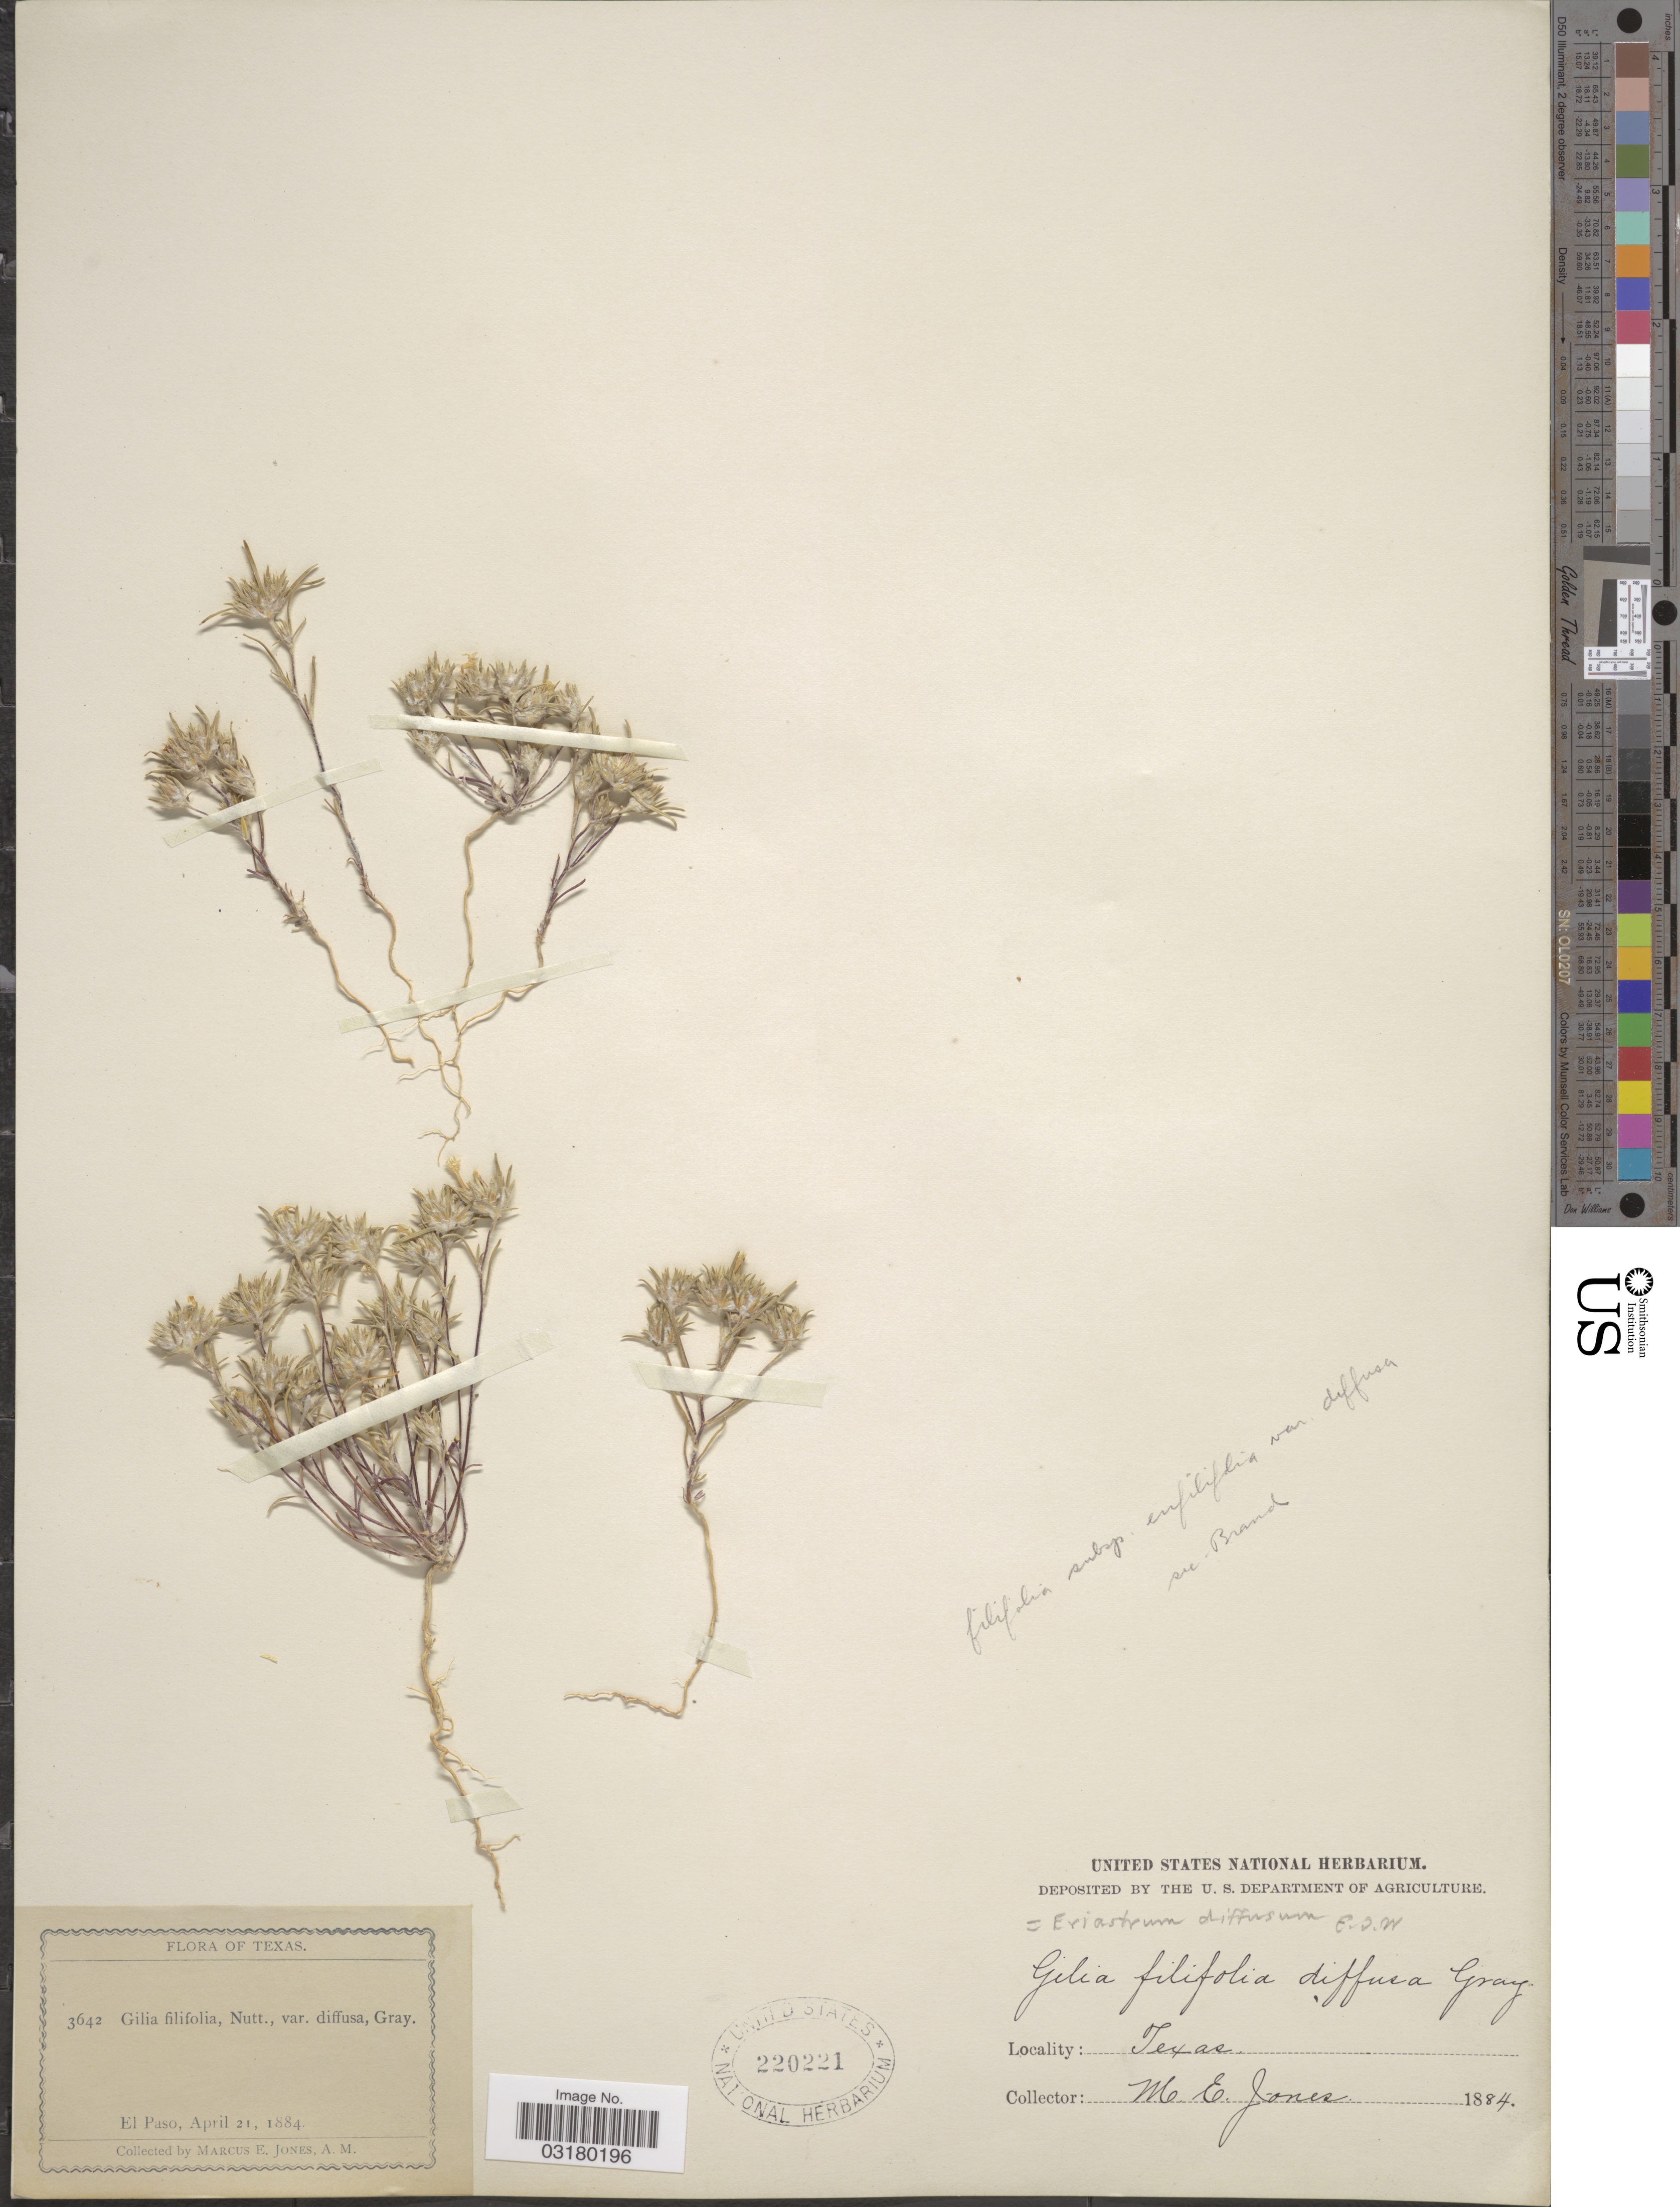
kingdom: Plantae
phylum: Tracheophyta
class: Magnoliopsida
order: Ericales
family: Polemoniaceae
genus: Eriastrum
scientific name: Eriastrum diffusum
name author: (A. Gray) H. Mason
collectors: M. E. Jones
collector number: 3642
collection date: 1884-04-21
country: United States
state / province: Texas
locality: El Paso.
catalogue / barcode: US 220221